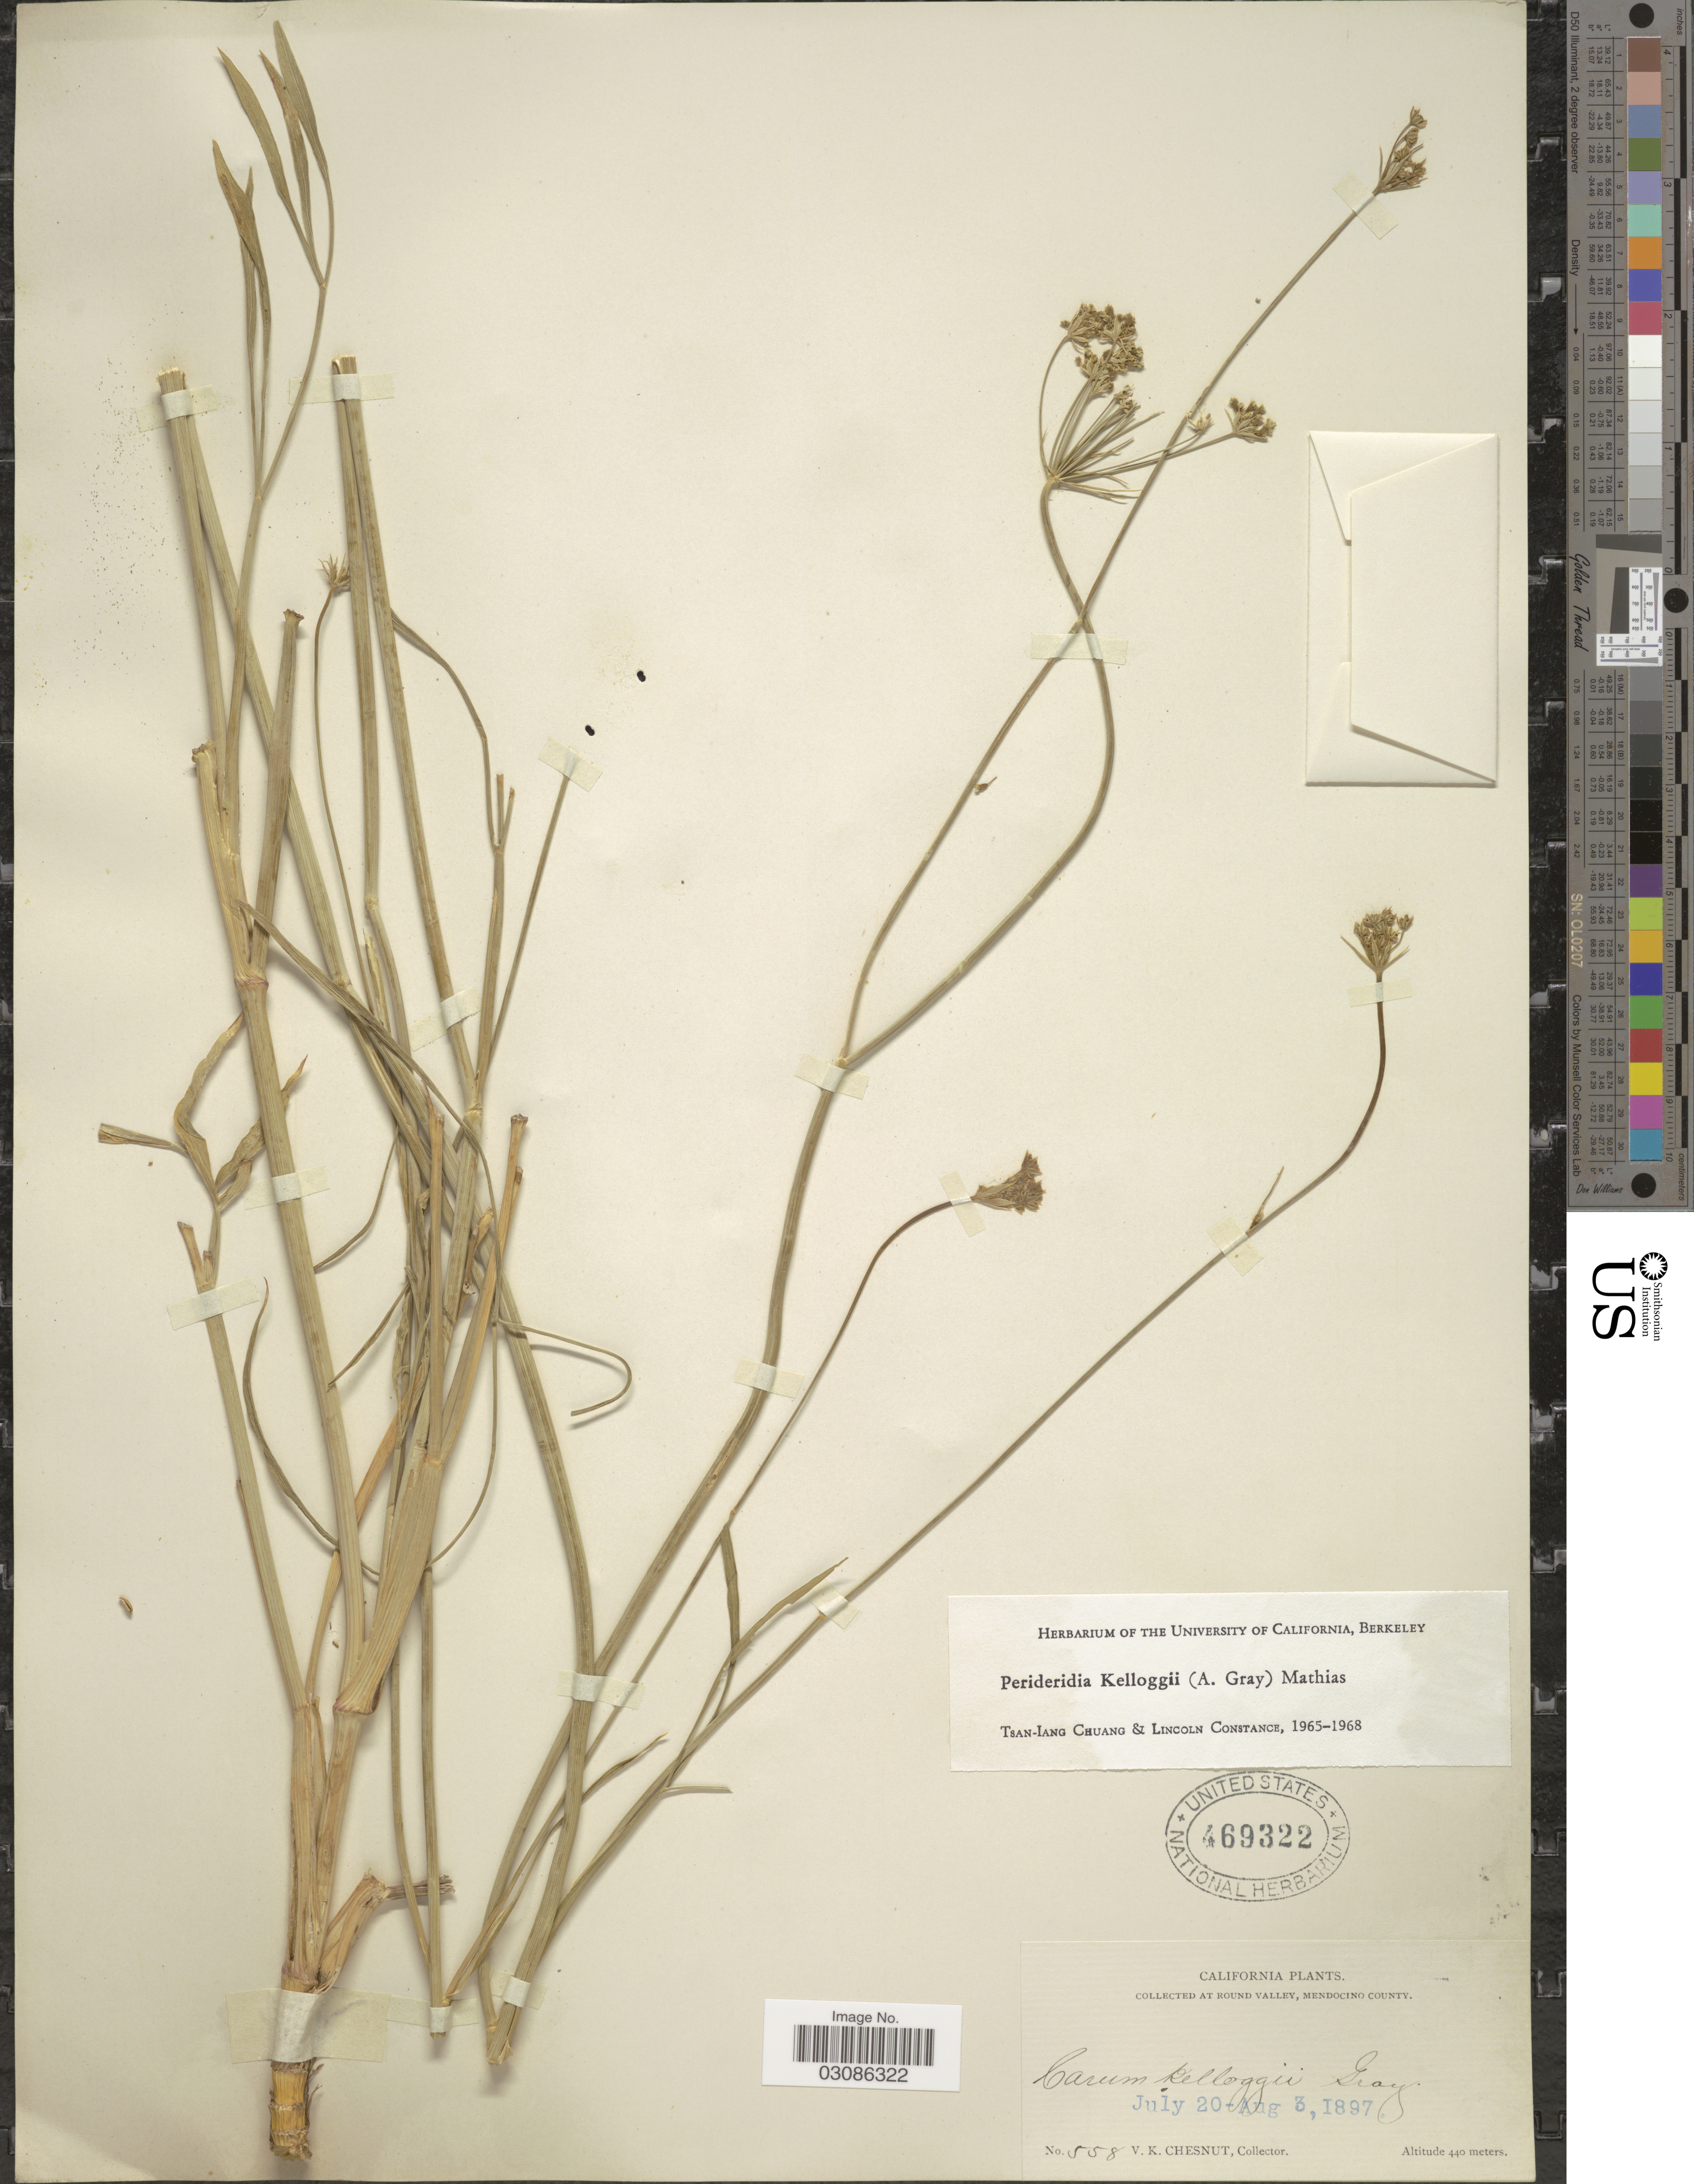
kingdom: Plantae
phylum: Tracheophyta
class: Magnoliopsida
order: Apiales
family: Apiaceae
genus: Perideridia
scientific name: Perideridia kelloggii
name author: (A. Gray) Mathias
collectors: V. Chesnut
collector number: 558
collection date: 1897-07-20/1897-08-03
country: United States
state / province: California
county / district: Mendocino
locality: At Round Valley, Mendocino County.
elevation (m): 440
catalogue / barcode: US 469322